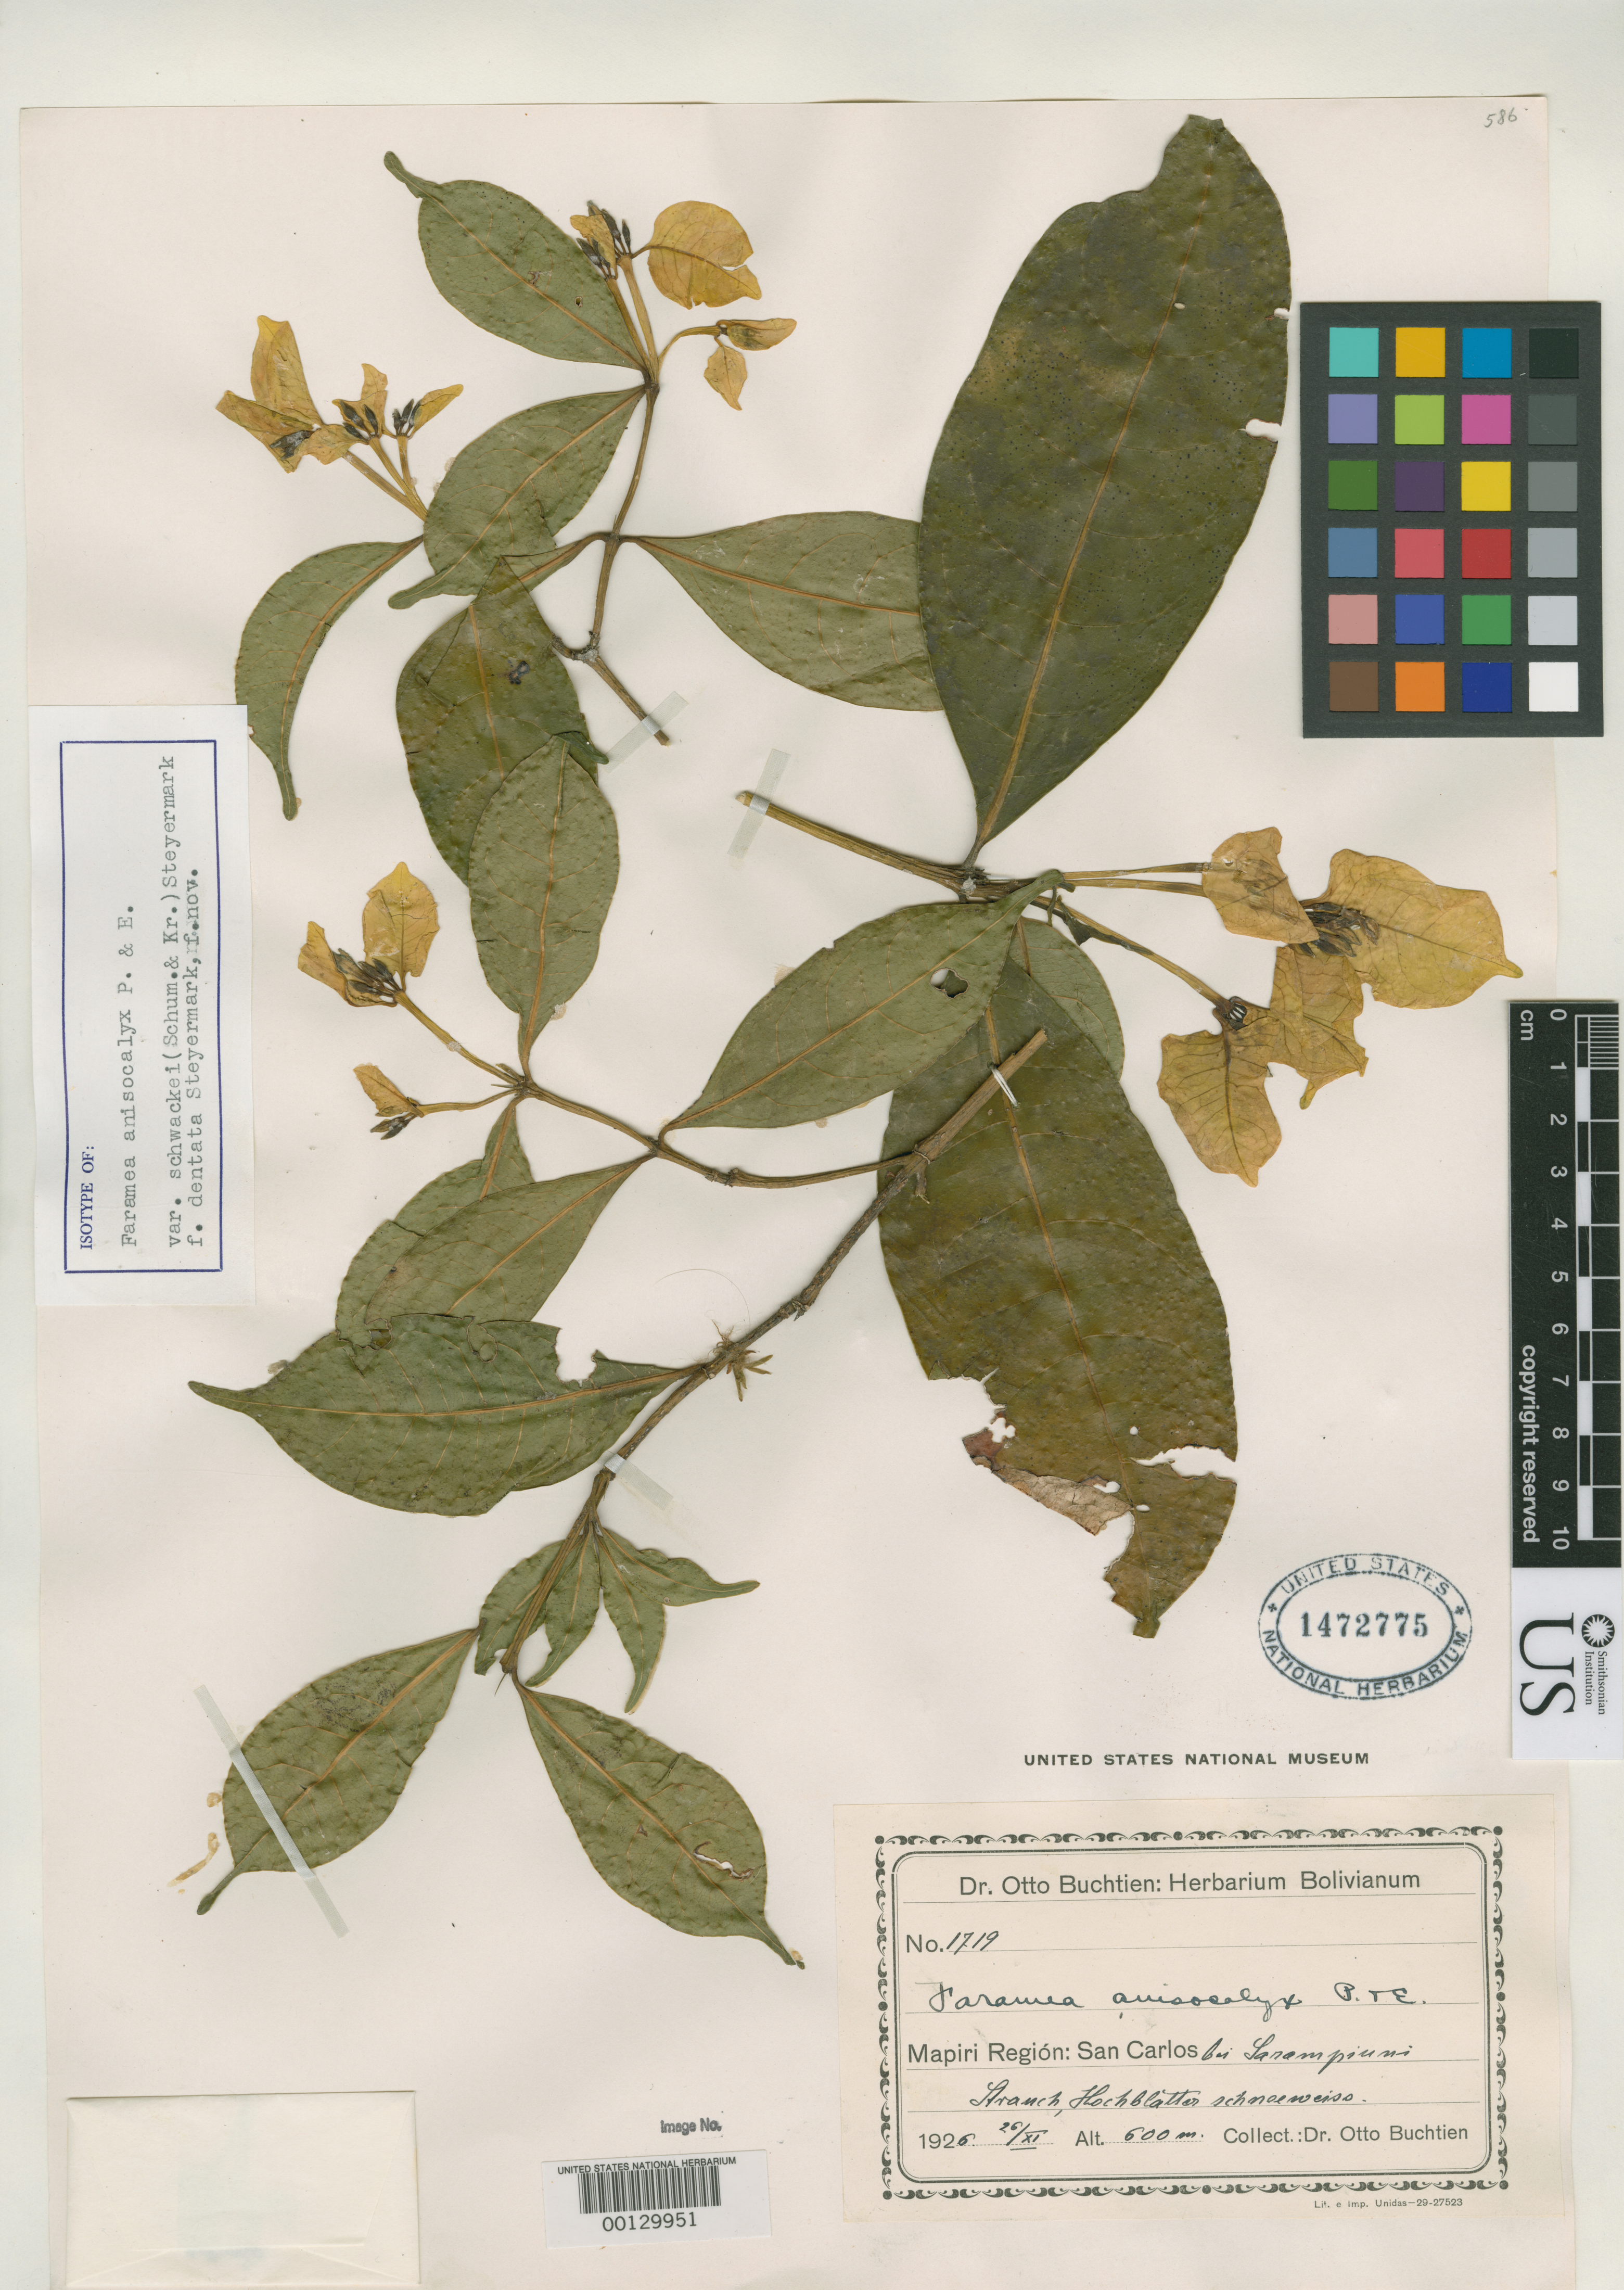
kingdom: Plantae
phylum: Tracheophyta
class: Magnoliopsida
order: Gentianales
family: Rubiaceae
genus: Faramea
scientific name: Faramea anisocalyx f. dentata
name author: Steyerm.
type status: Isotype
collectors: O. Buchtien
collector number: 1719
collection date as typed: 26 Nov 1926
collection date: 1926-11-26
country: Bolivia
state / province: La Paz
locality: Mapiri region, San Carlos.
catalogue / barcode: US 1472775